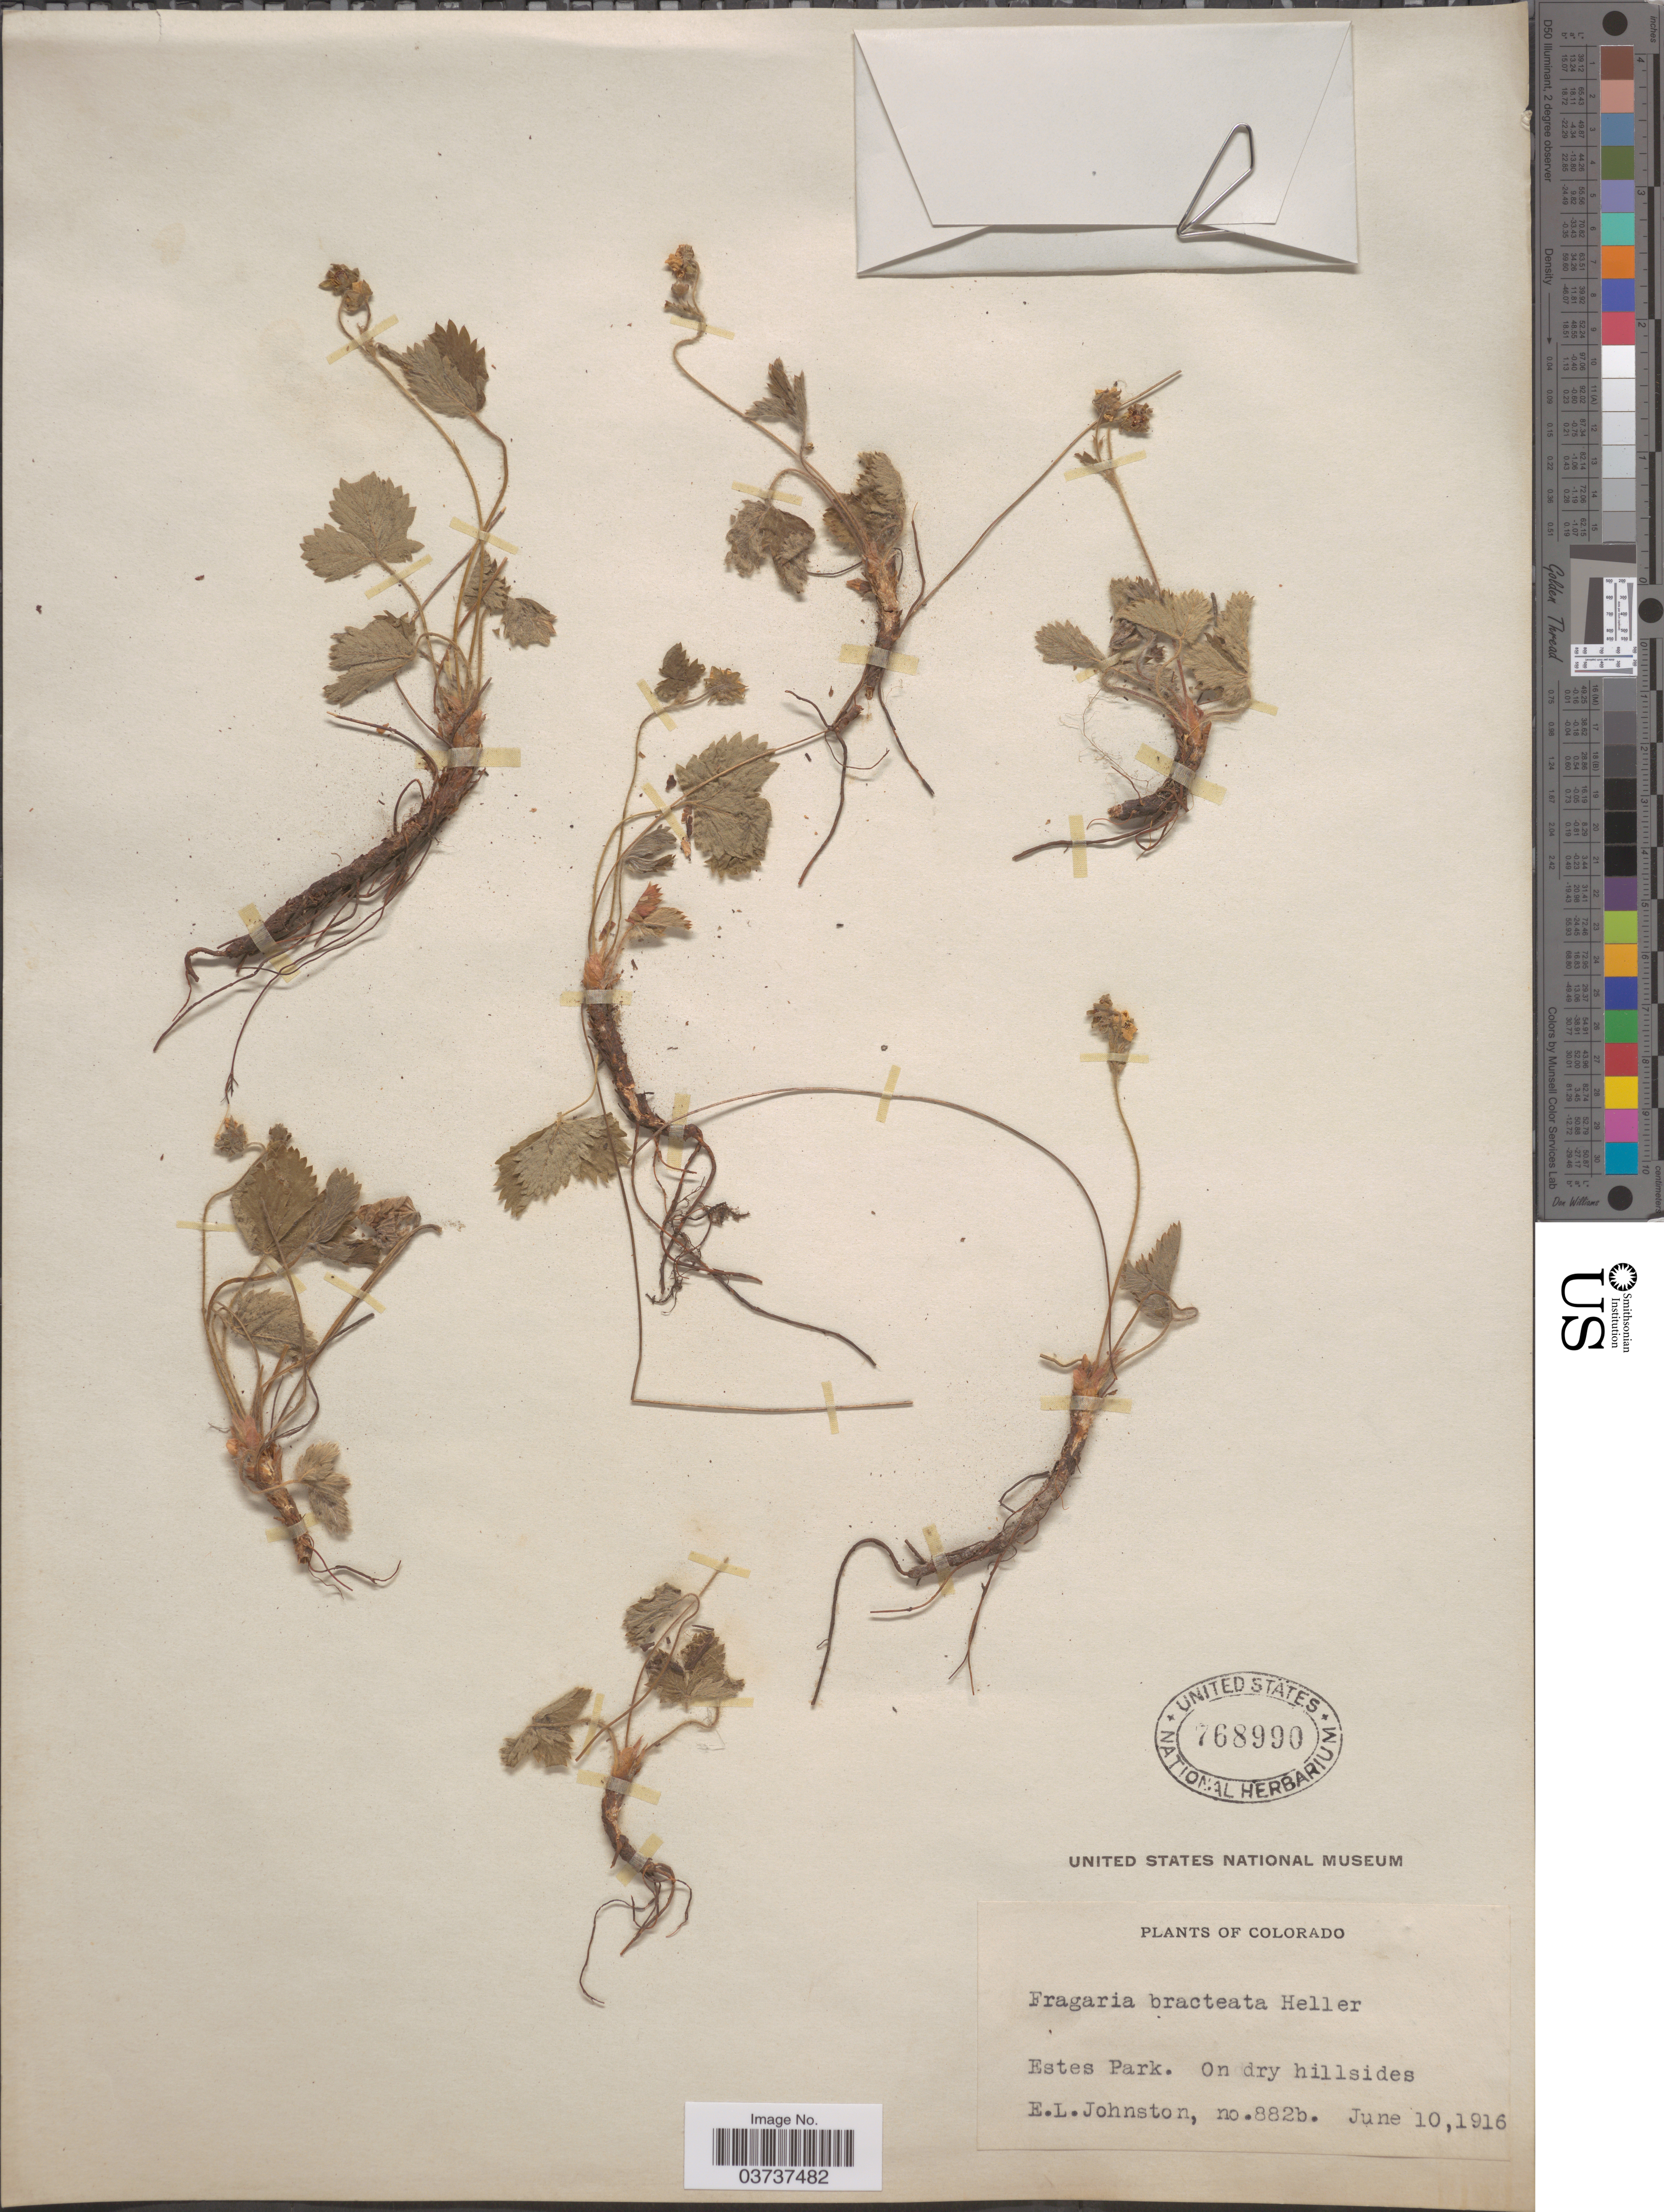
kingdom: Plantae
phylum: Tracheophyta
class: Magnoliopsida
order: Rosales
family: Rosaceae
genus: Fragaria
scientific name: Fragaria vesca subsp. bracteata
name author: L.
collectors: E. L. Johnston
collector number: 882b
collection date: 1916-06-10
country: United States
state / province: Colorado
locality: Estes Park.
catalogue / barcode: US 768990